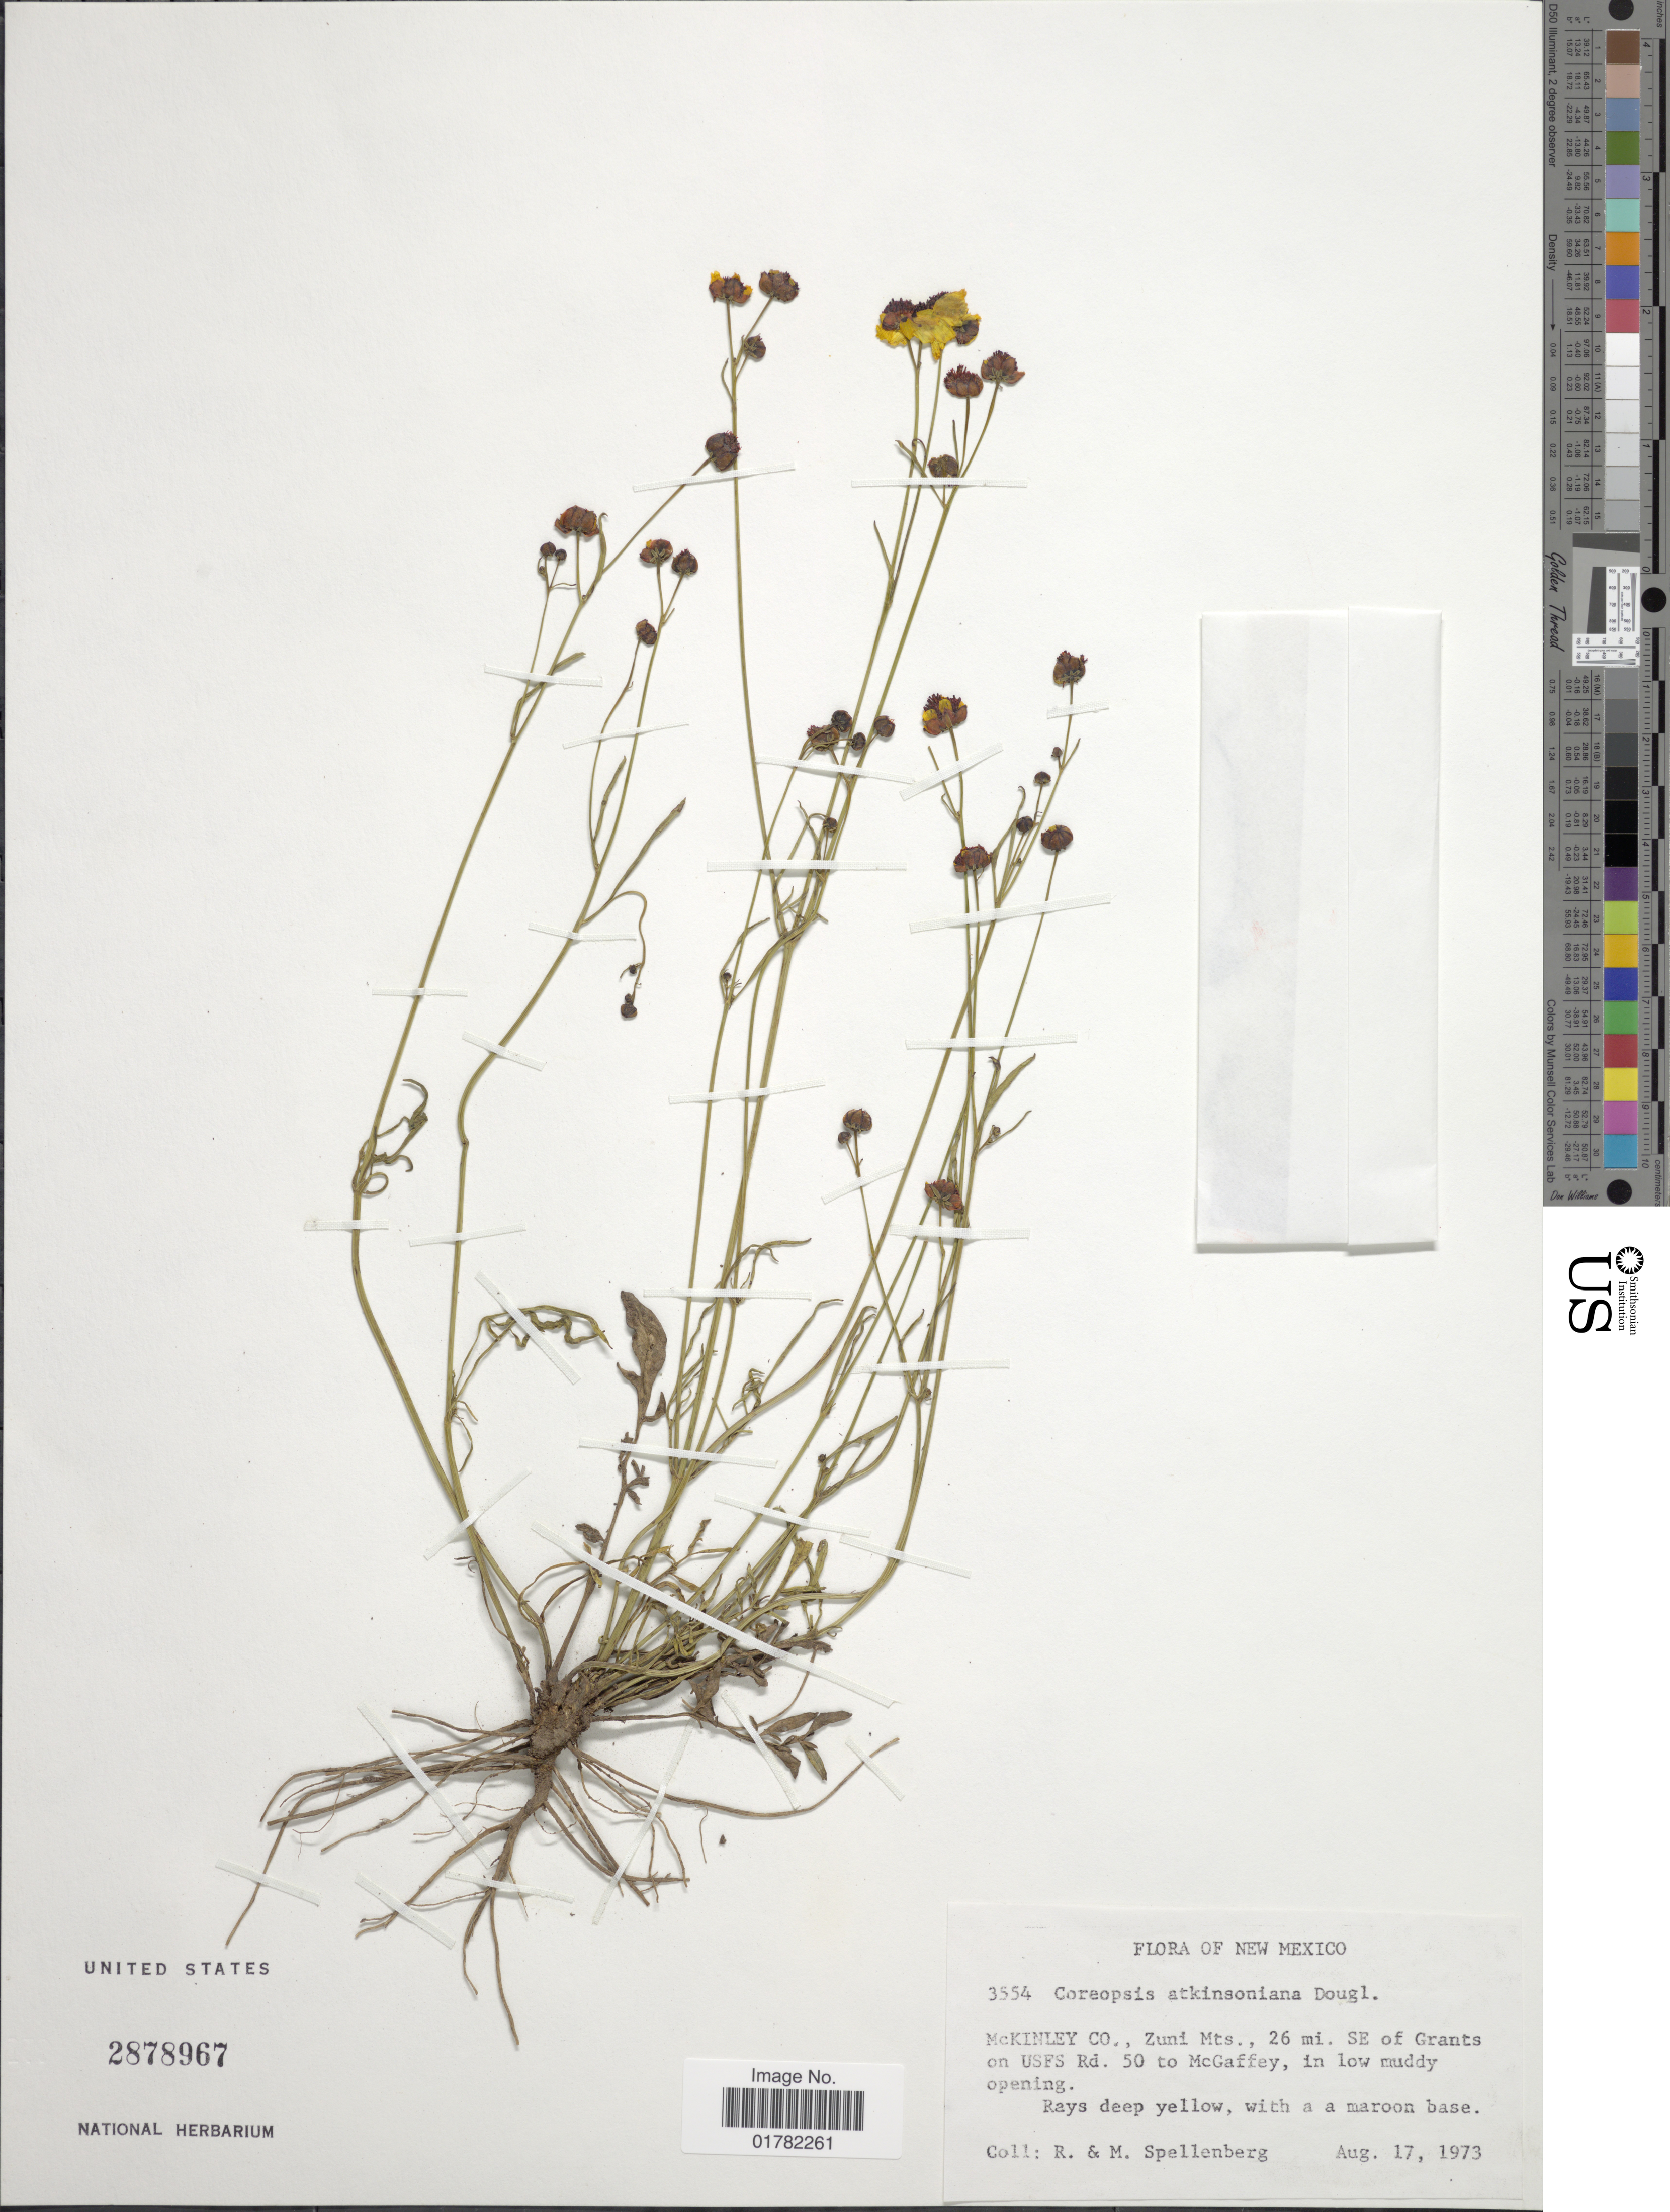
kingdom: Plantae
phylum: Tracheophyta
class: Magnoliopsida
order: Asterales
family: Asteraceae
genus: Coreopsis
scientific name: Coreopsis atkinsoniana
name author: Douglas ex Lindl.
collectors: R. Spellenberg & Spellenberg, M.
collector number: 3554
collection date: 1973-08-17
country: United States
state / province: New Mexico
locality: McKinley Co., Zuni Mts., 26 mi. SE of Grants on USFS Rd. 50 to McGaffey, in low muddy opening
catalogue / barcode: US 2878967